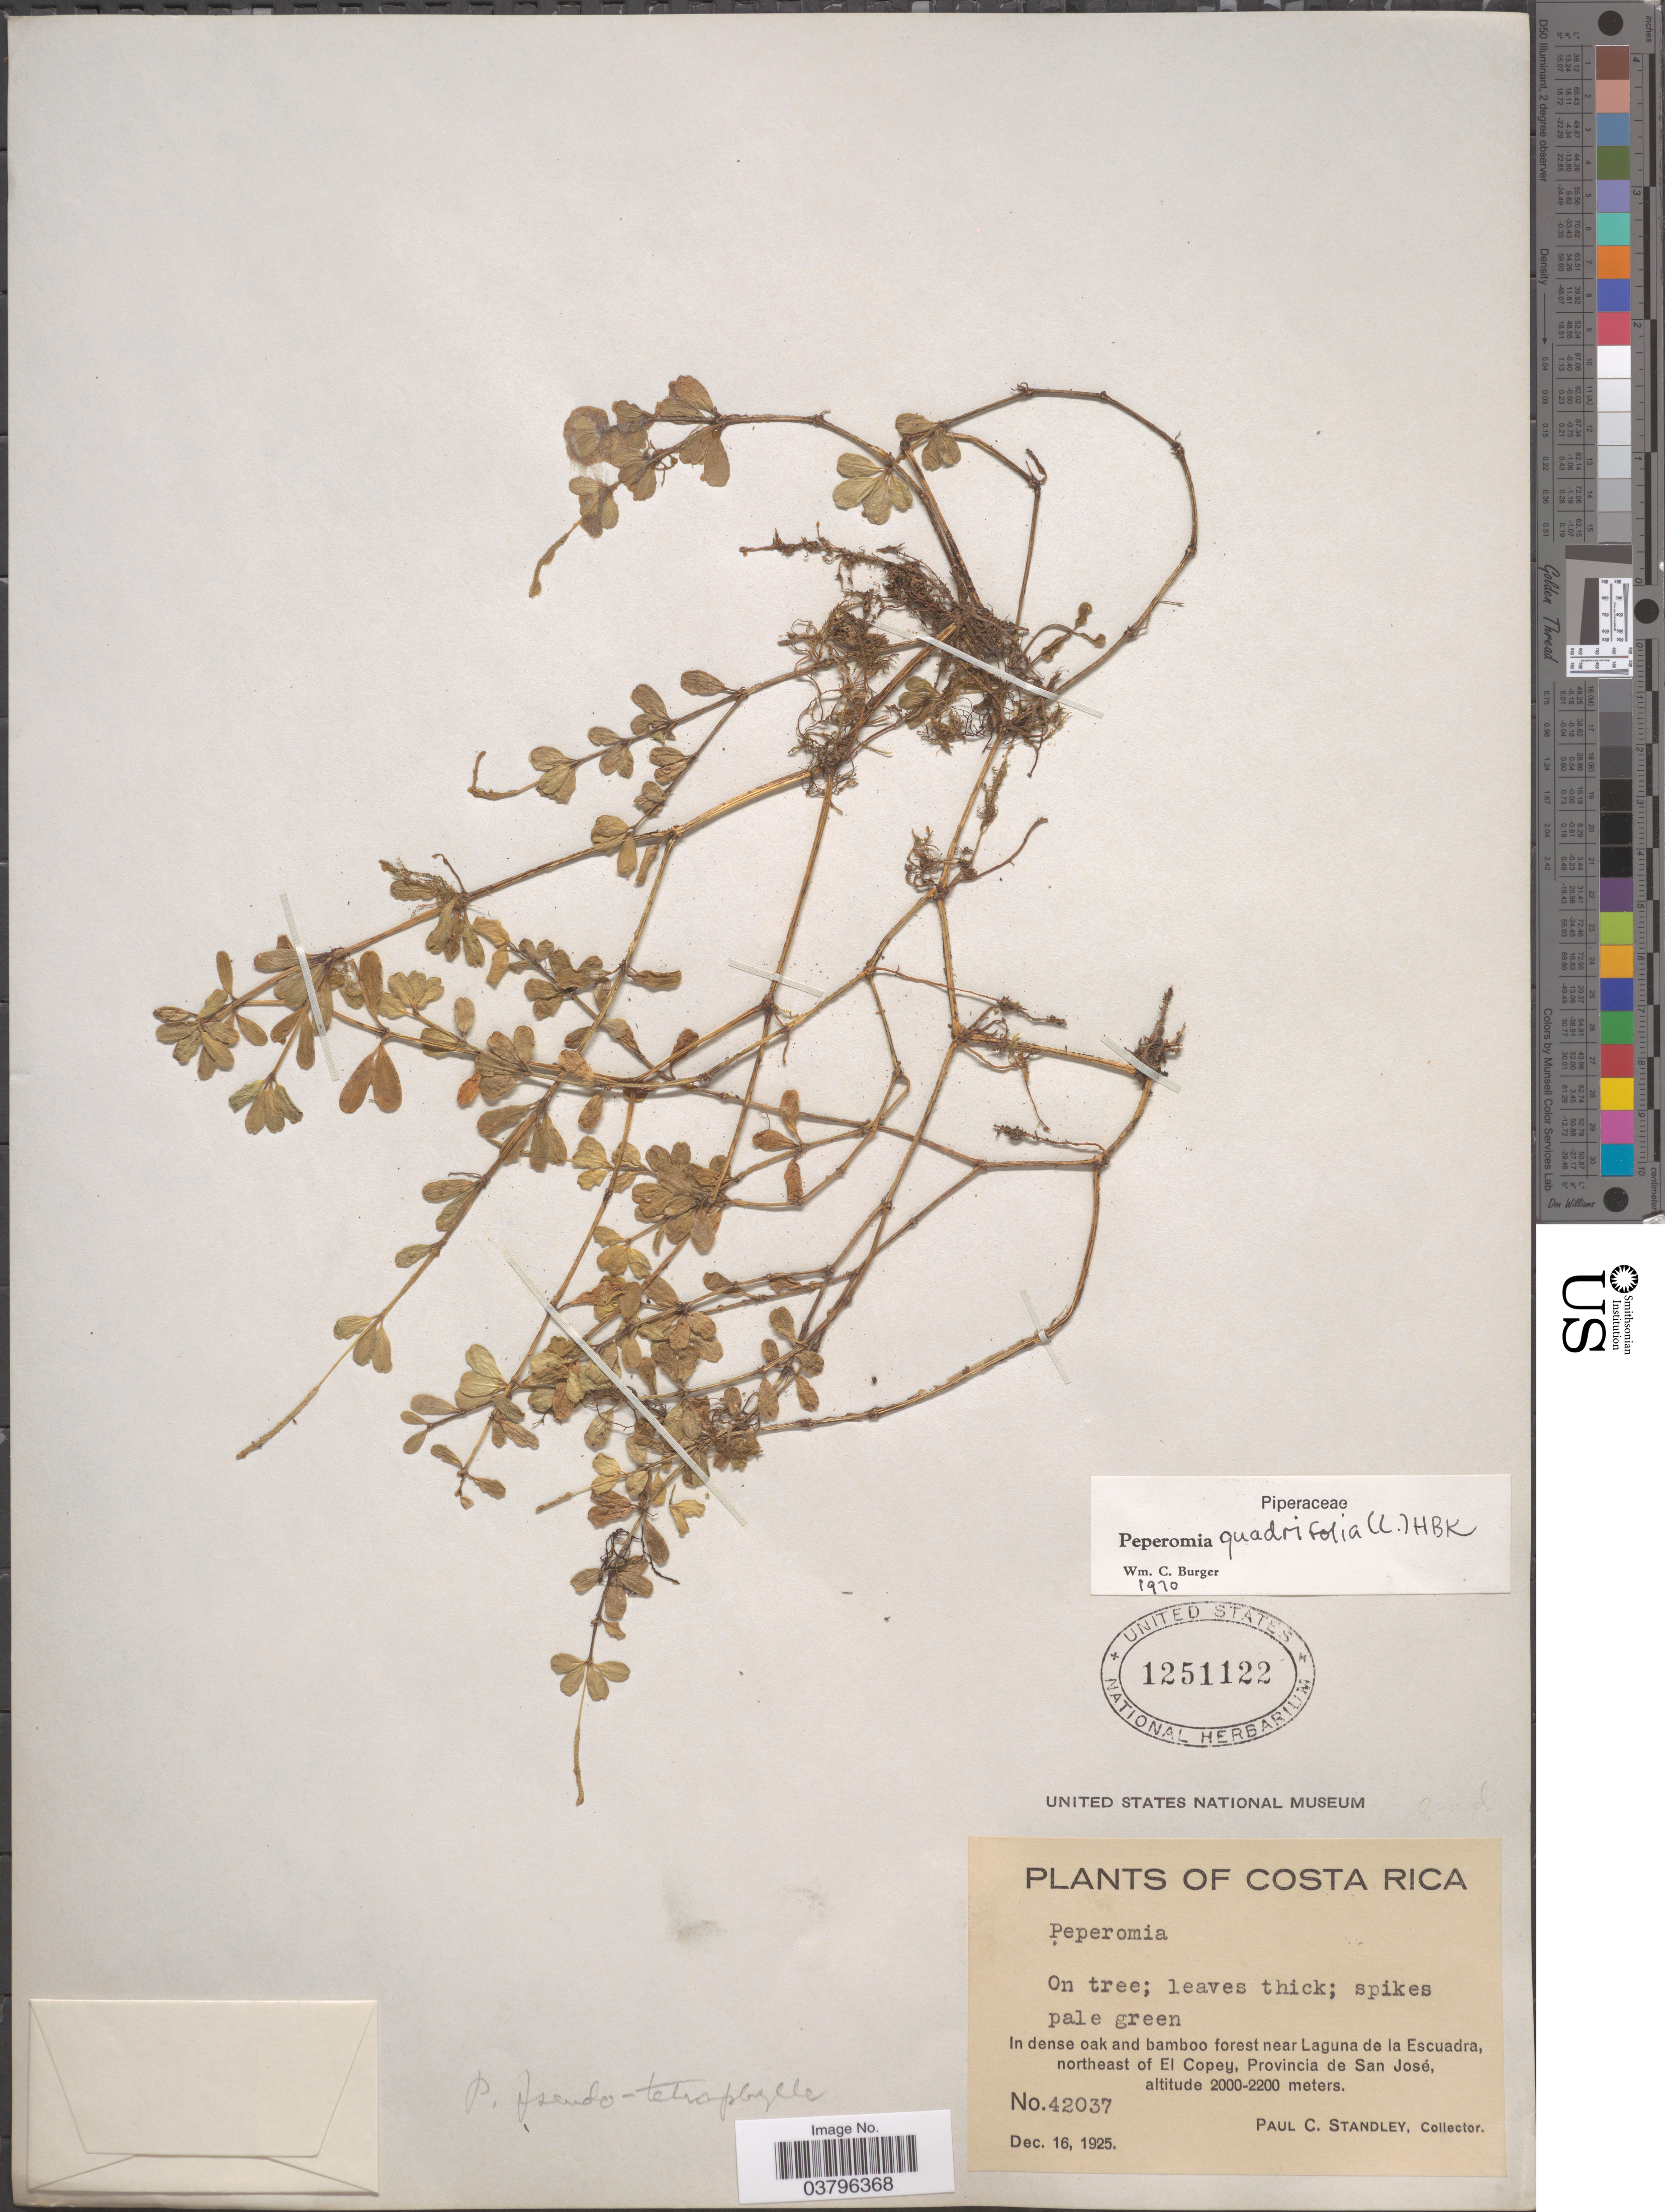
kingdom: Plantae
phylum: Tracheophyta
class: Magnoliopsida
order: Piperales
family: Piperaceae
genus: Peperomia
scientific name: Peperomia quadrifolia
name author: (L.) Kunth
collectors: P. C. Standley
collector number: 42037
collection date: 1925-12-16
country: Costa Rica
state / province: San José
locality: In dense oak and bamboo forest near Laguna de la Escuadra, northeas of El Copey.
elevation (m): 2000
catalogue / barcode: US 1251122